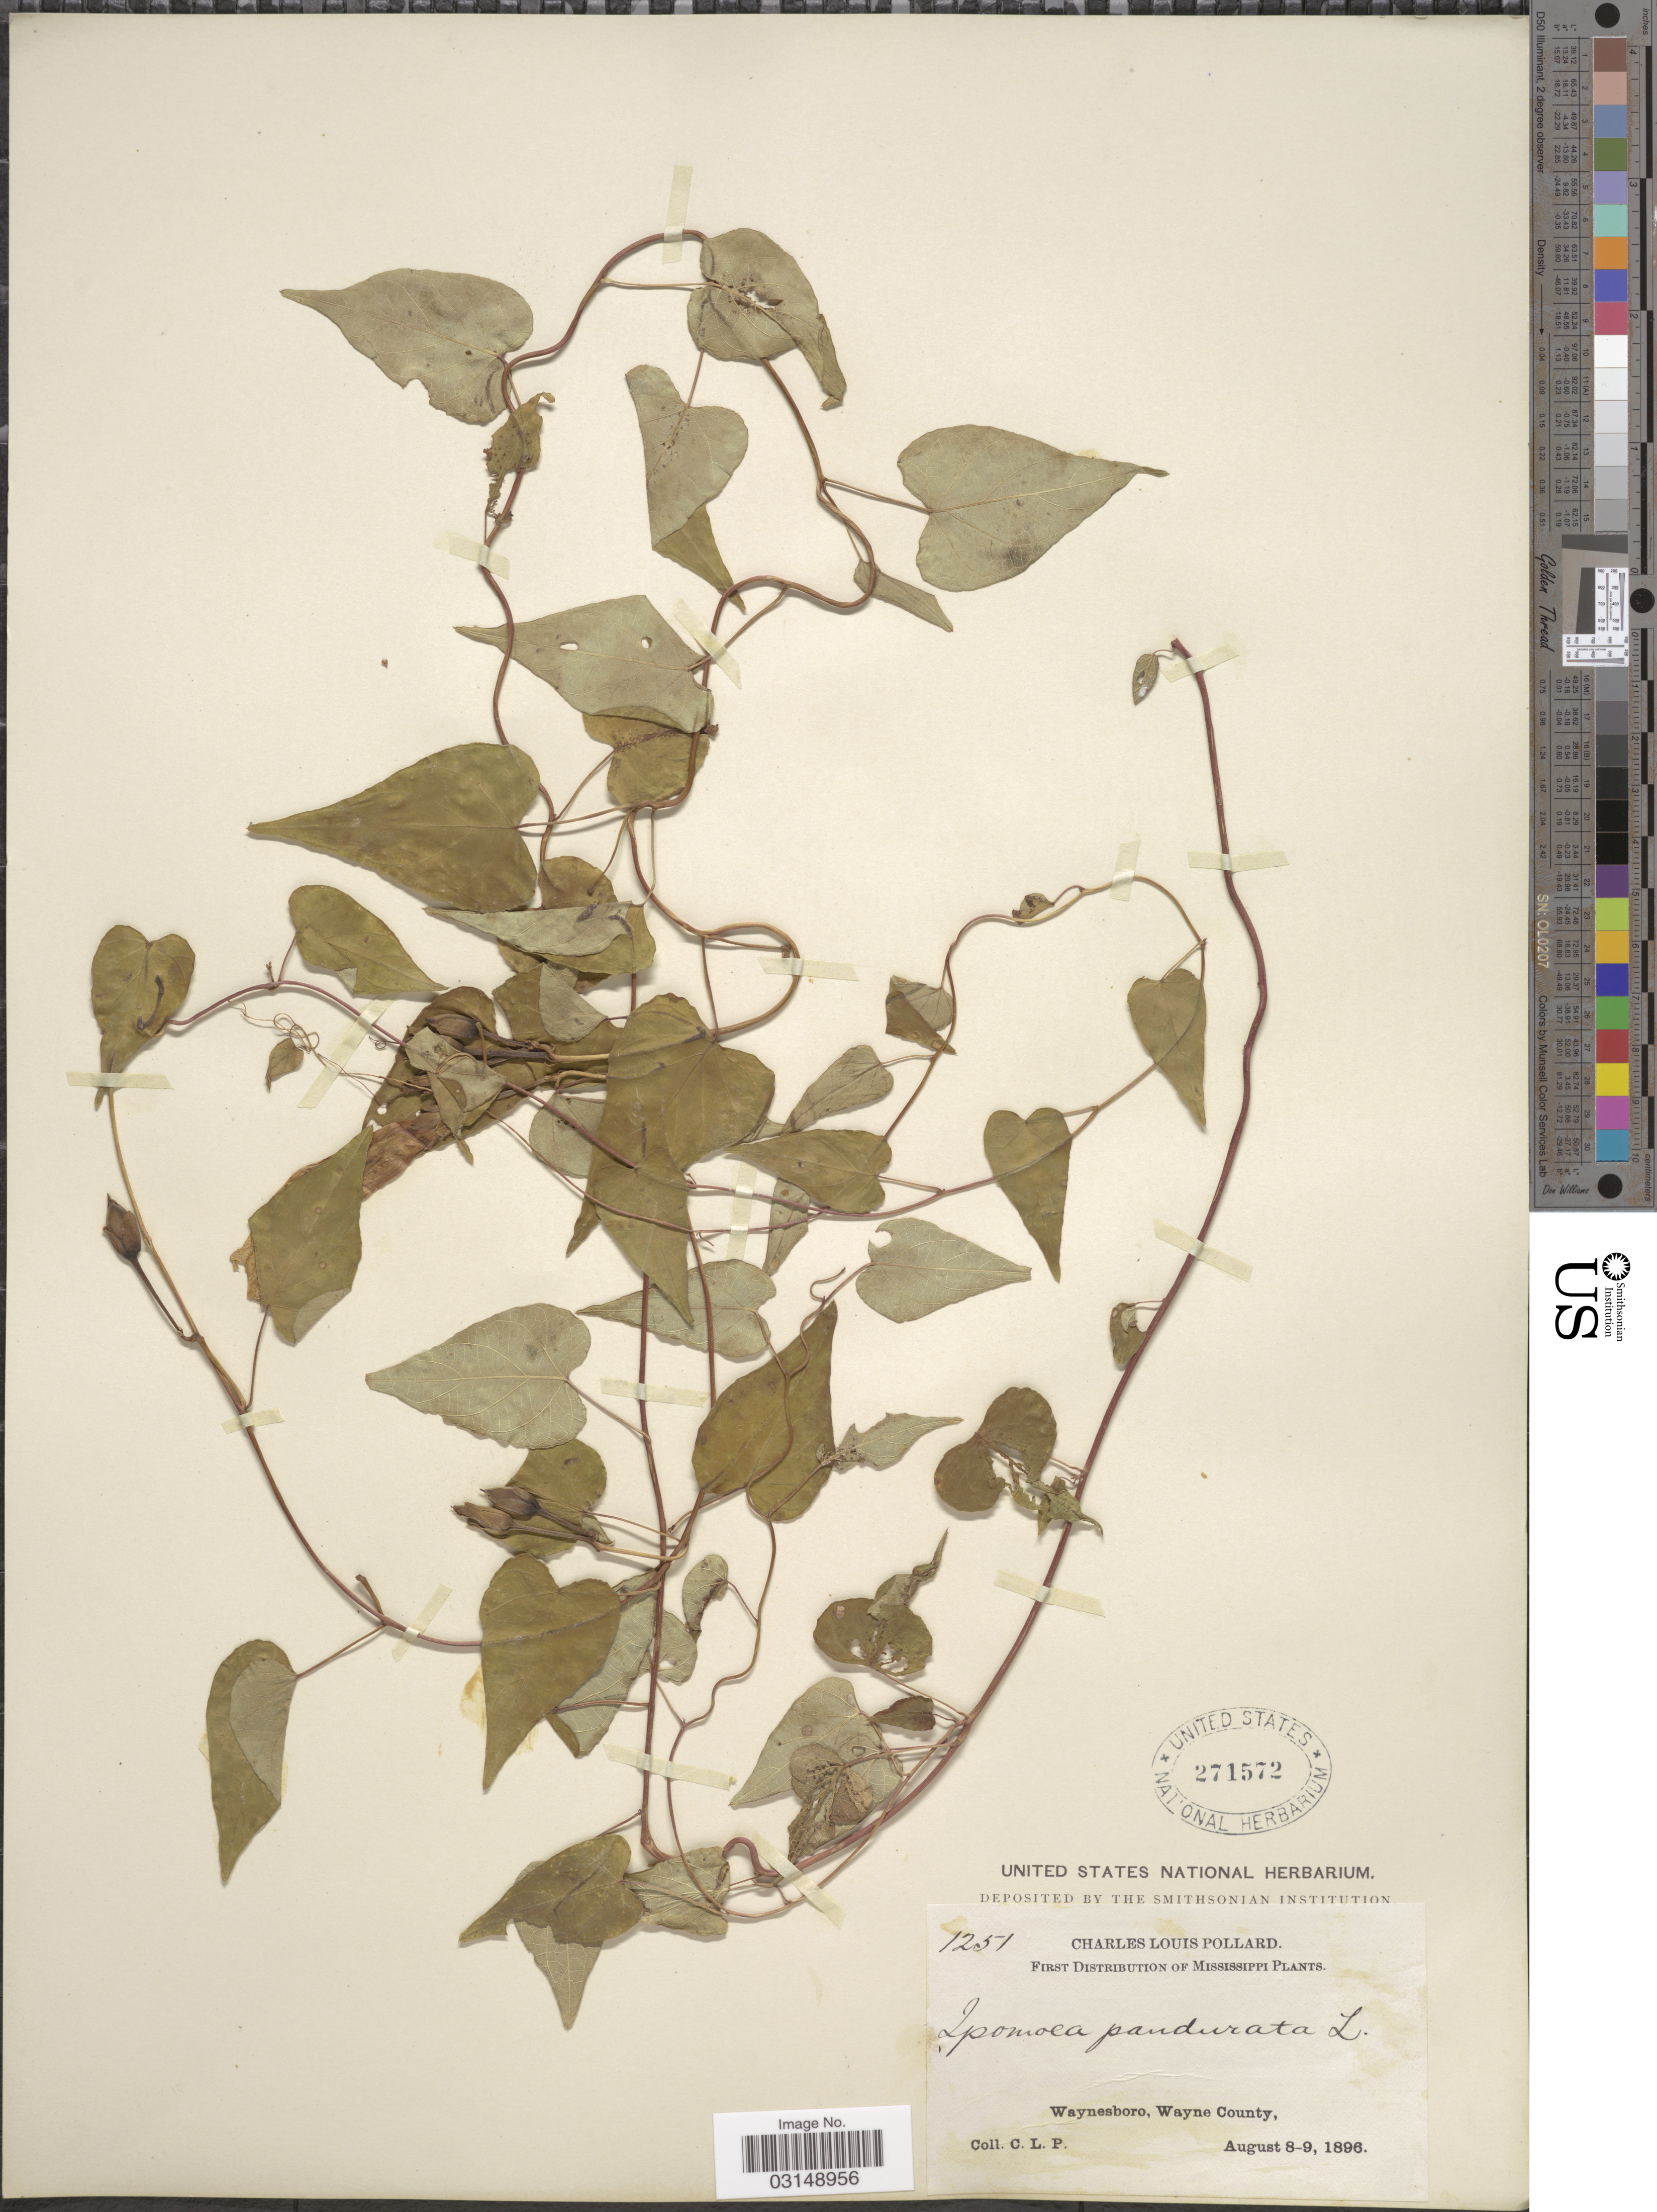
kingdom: Plantae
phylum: Tracheophyta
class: Magnoliopsida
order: Solanales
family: Convolvulaceae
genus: Ipomoea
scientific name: Ipomoea pandurata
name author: (L.) G. Mey.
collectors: C. L. Pollard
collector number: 1251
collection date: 1896-08-08/1896-08-09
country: United States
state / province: Mississippi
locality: Waynesboro, Wayne County.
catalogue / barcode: US 271572